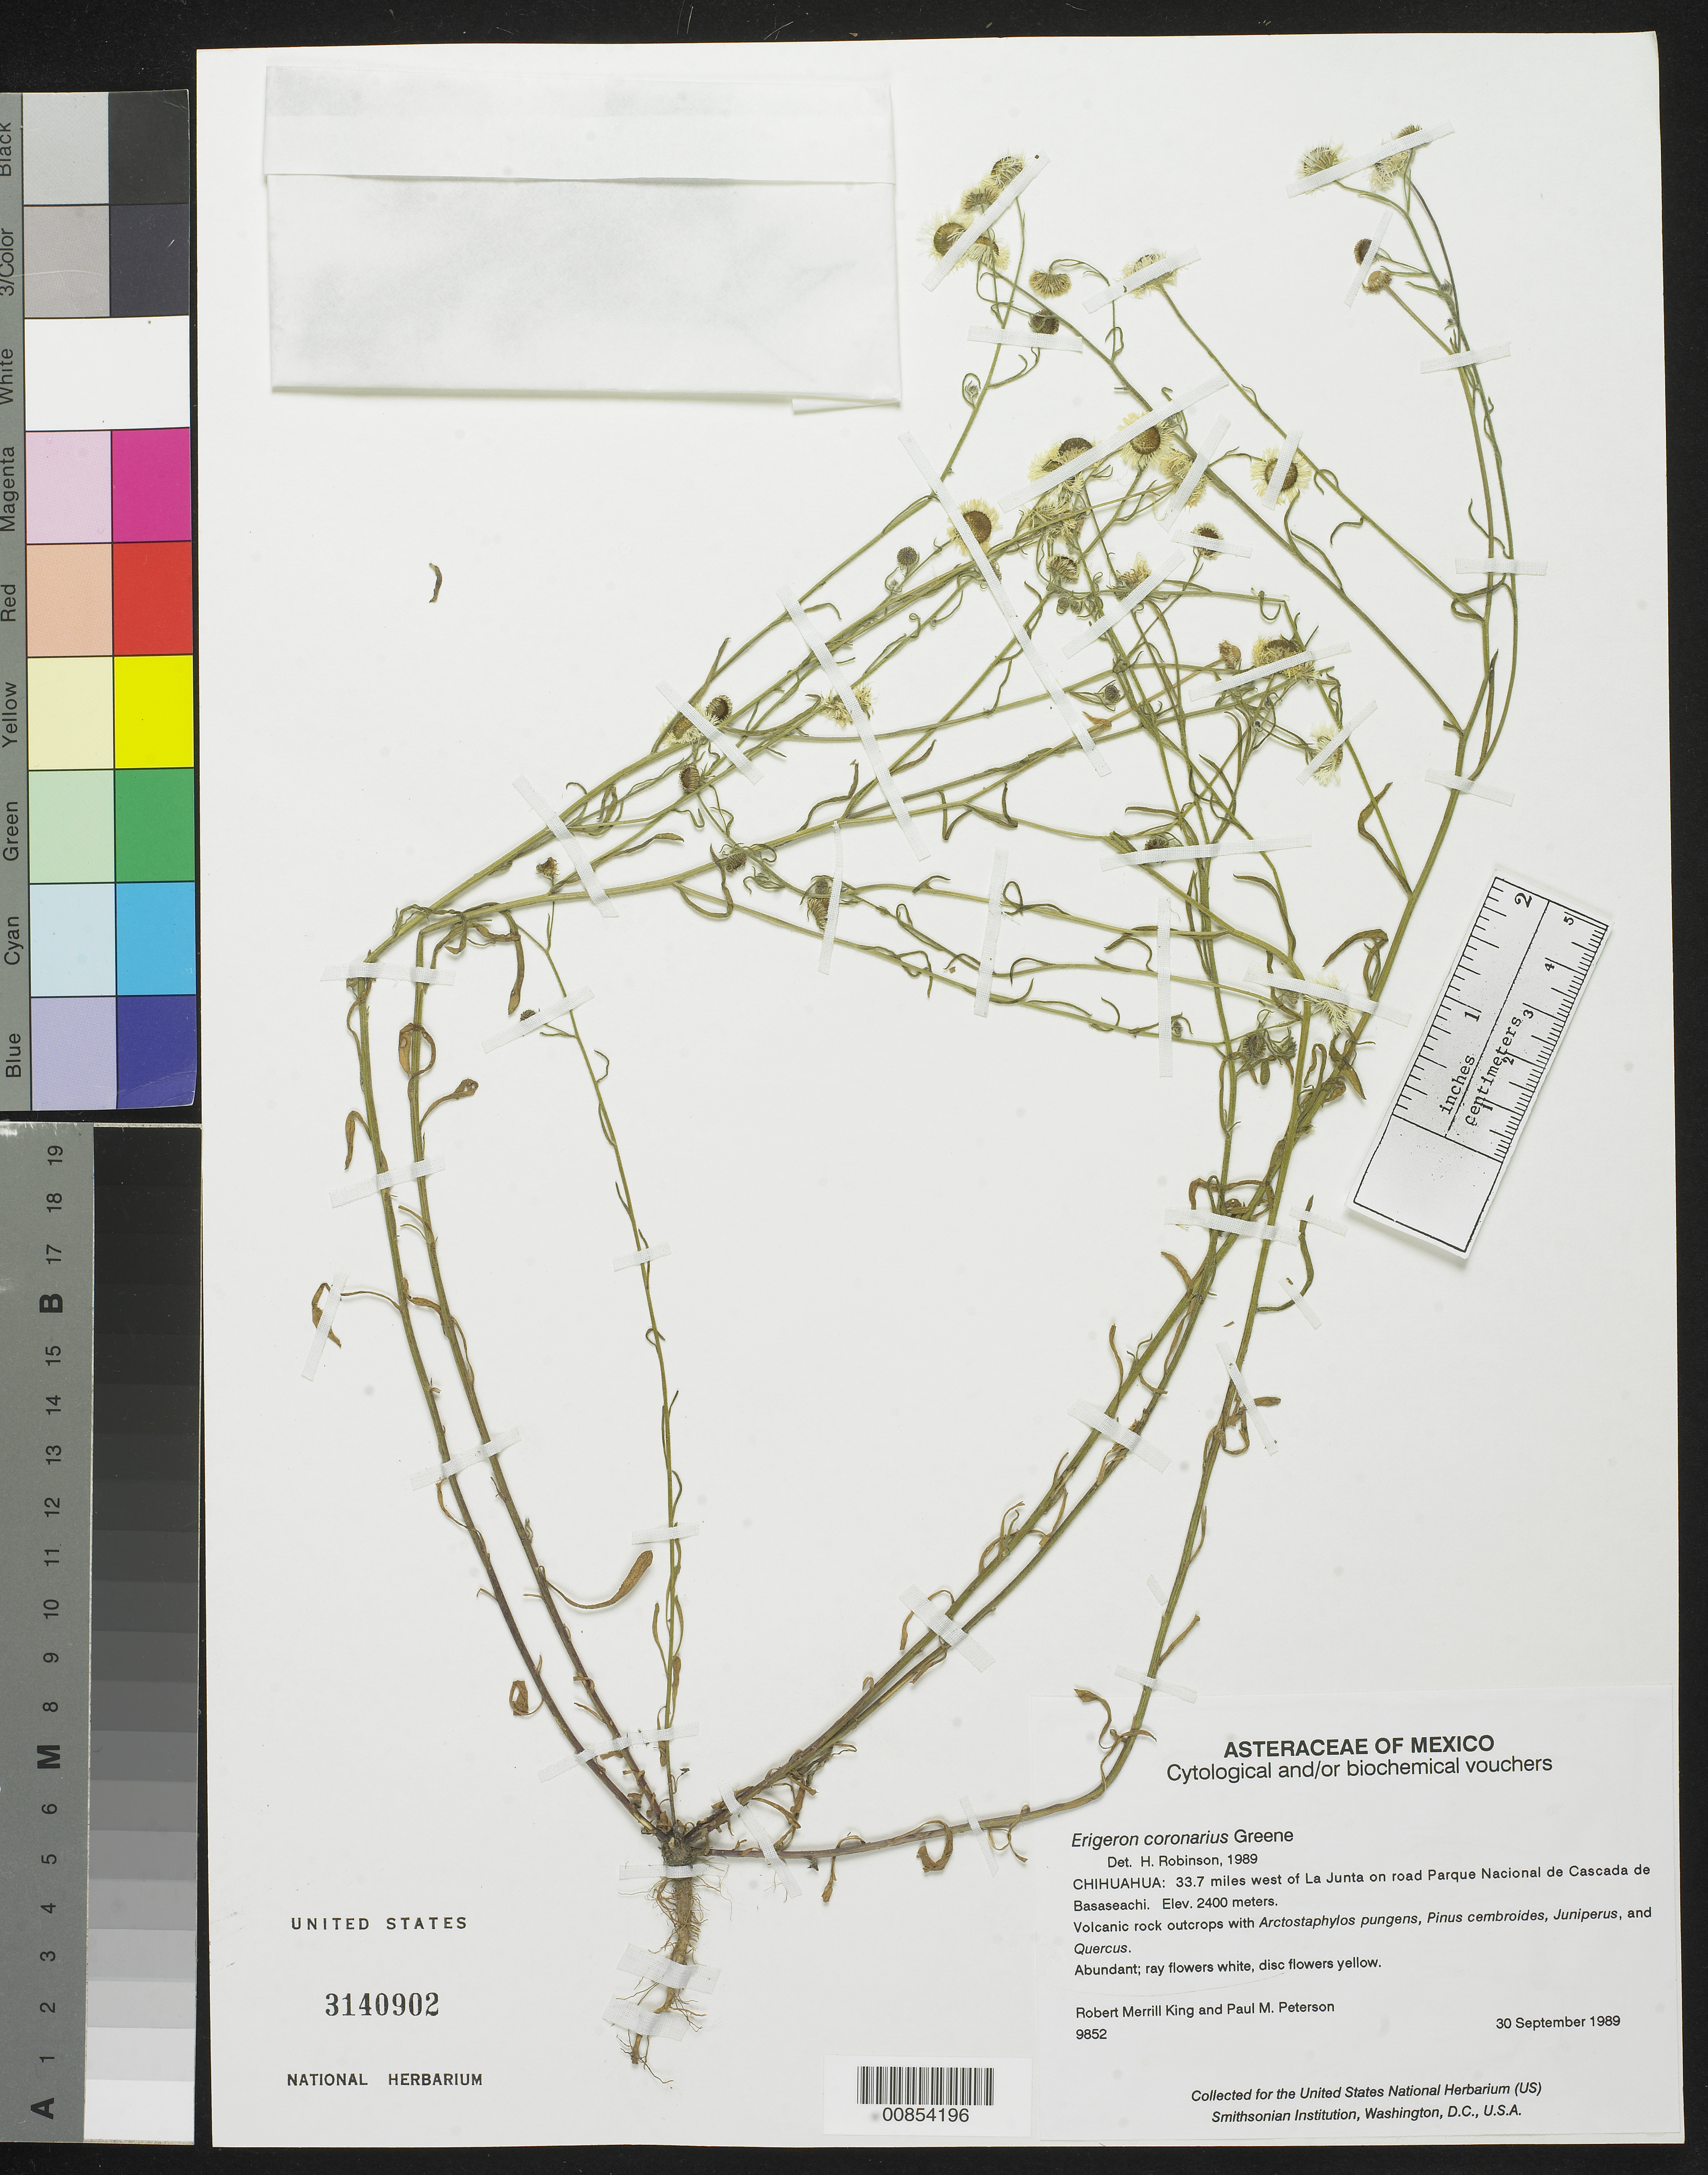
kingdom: Plantae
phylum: Tracheophyta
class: Magnoliopsida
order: Asterales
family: Asteraceae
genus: Erigeron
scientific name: Erigeron coronarius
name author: Greene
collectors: R. M. King & P. M. Peterson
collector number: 9852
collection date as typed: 30 Sep 1989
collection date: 1989-09-30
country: Mexico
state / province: Chihuahua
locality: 33.7 miles west of La Junta on road to Parque Nacional de Cascada de Basaseachic.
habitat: Volcanic rock outcrops with Arctostaphylos pungens, Pinus cembroides, Juniperus, and Quercus.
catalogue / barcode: US 3140902